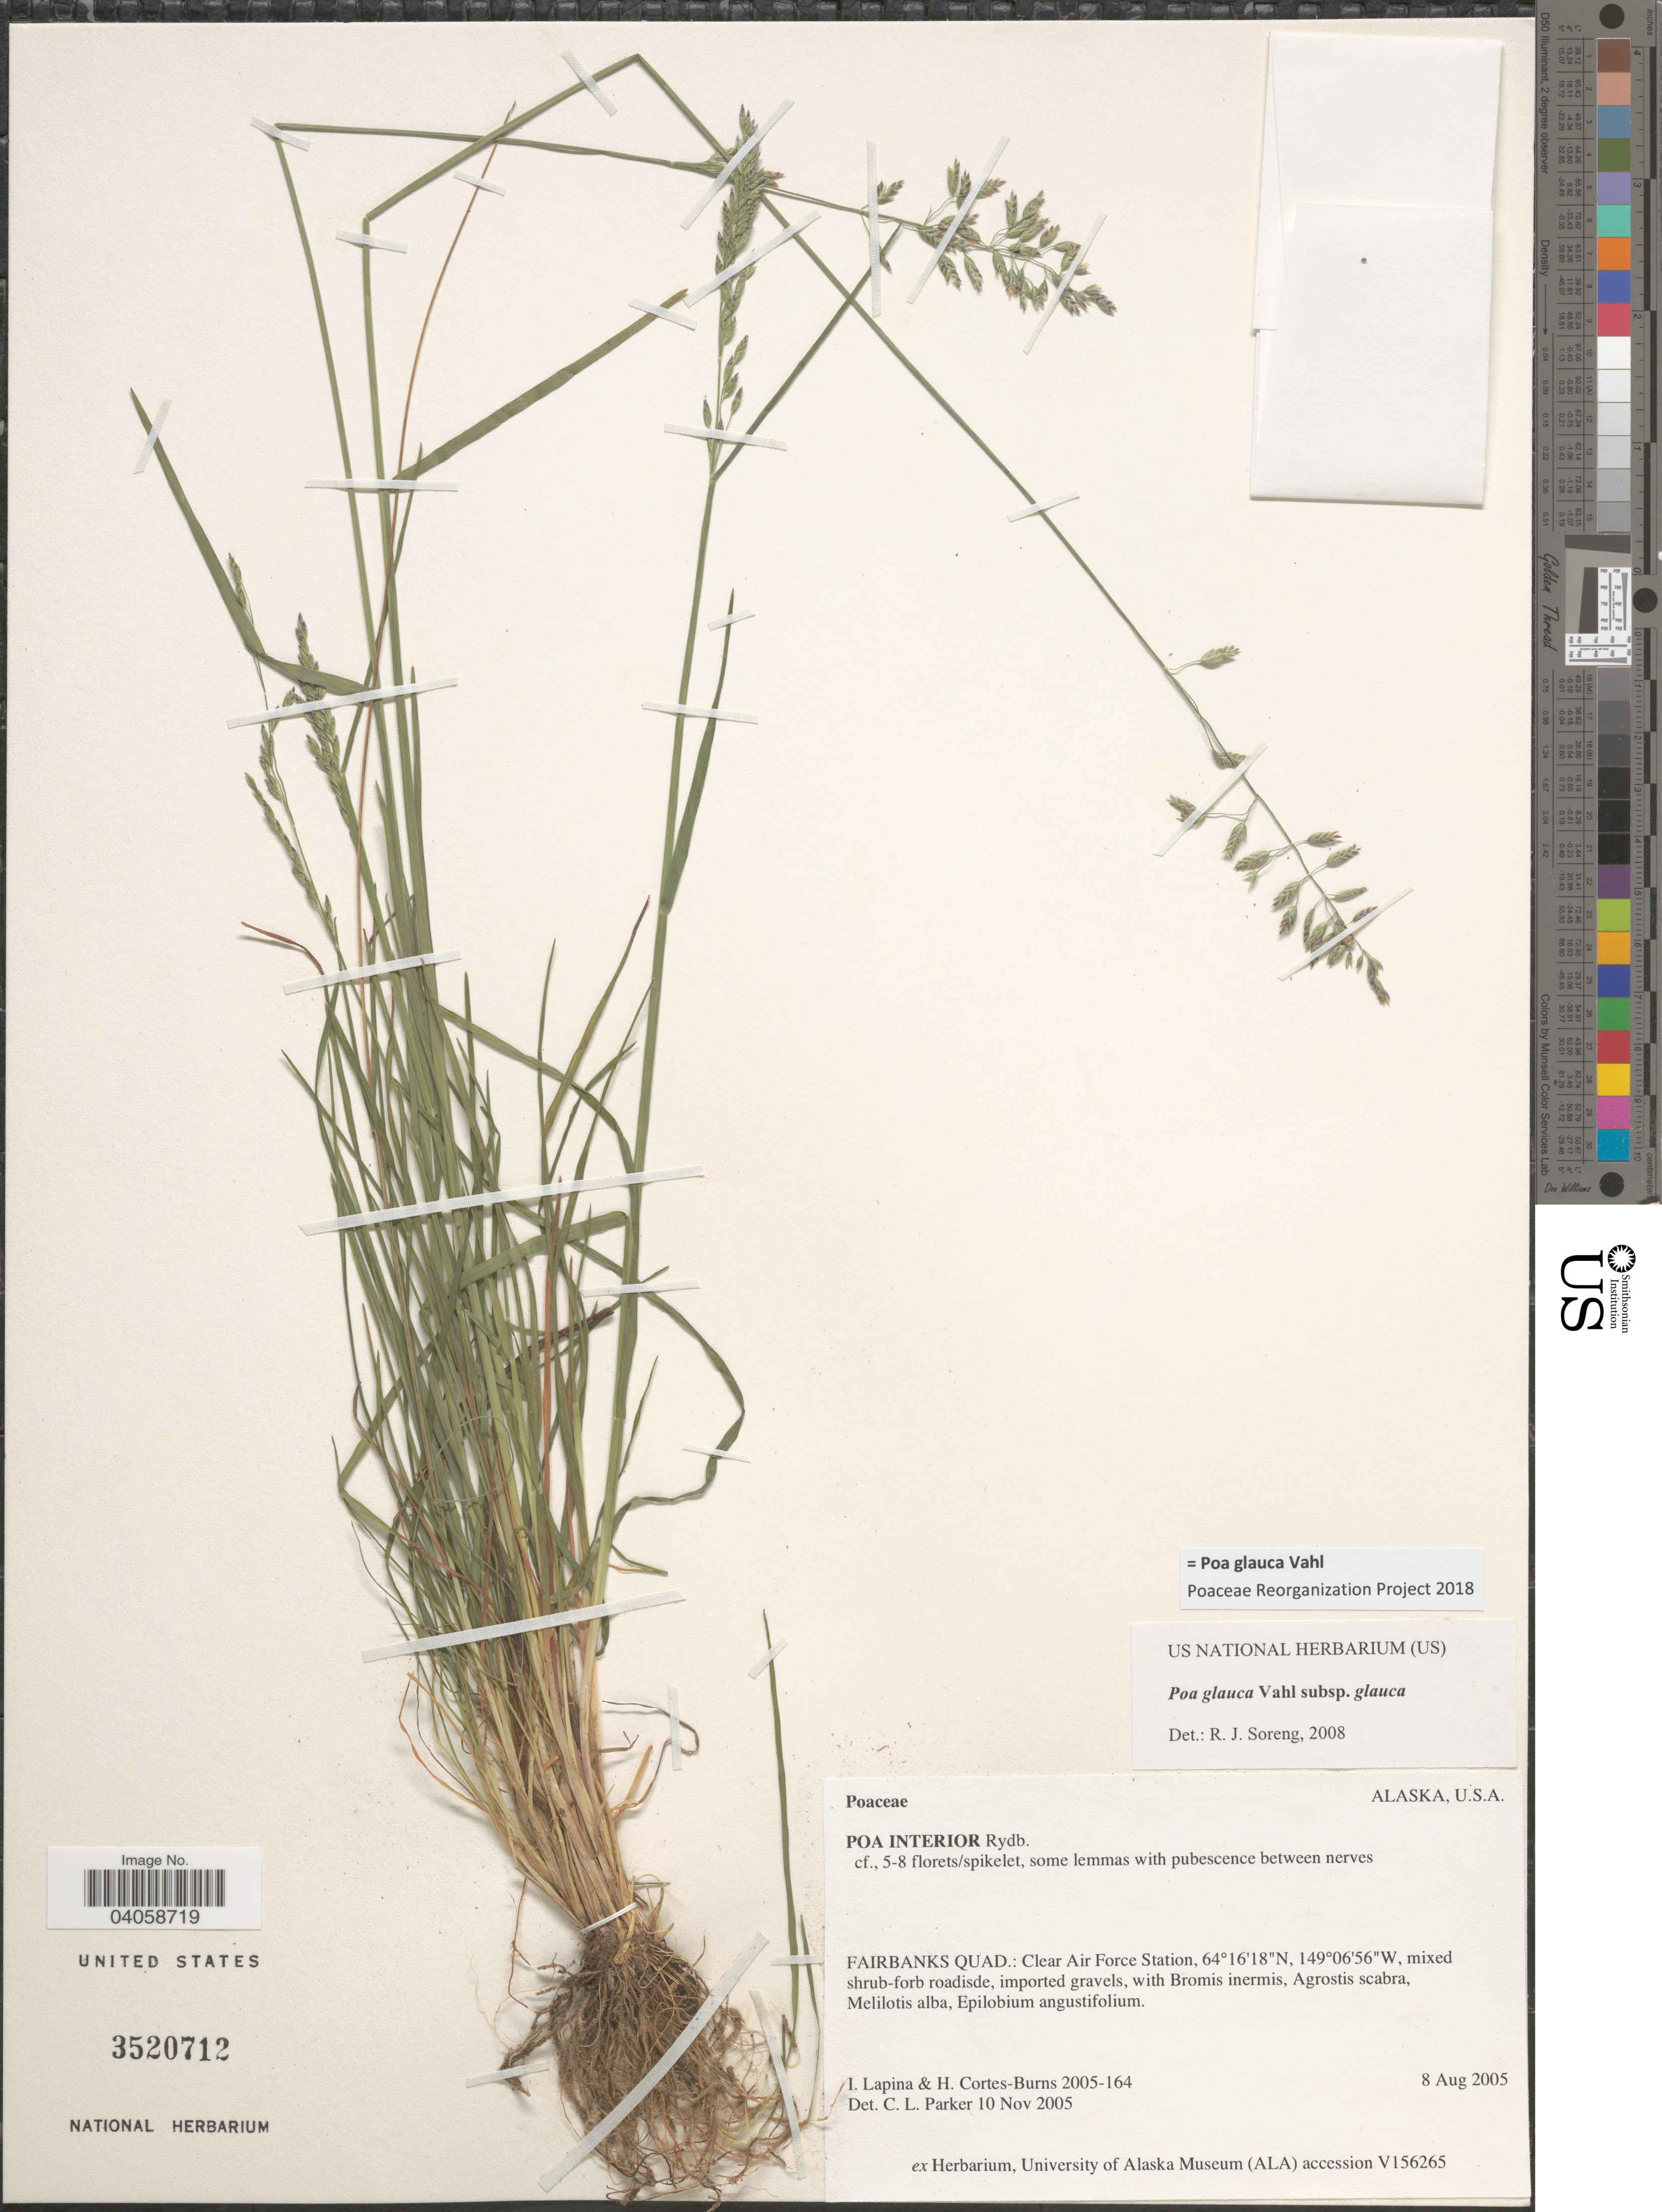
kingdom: Plantae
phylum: Tracheophyta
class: Liliopsida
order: Poales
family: Poaceae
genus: Poa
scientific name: Poa glauca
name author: Vahl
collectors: I. Lapina & H. Cortes-Burns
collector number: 2005-164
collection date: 2005-08-08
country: United States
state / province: Alaska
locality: Fairbanks Quad.: Clear Air Force Station.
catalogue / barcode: US 3520712